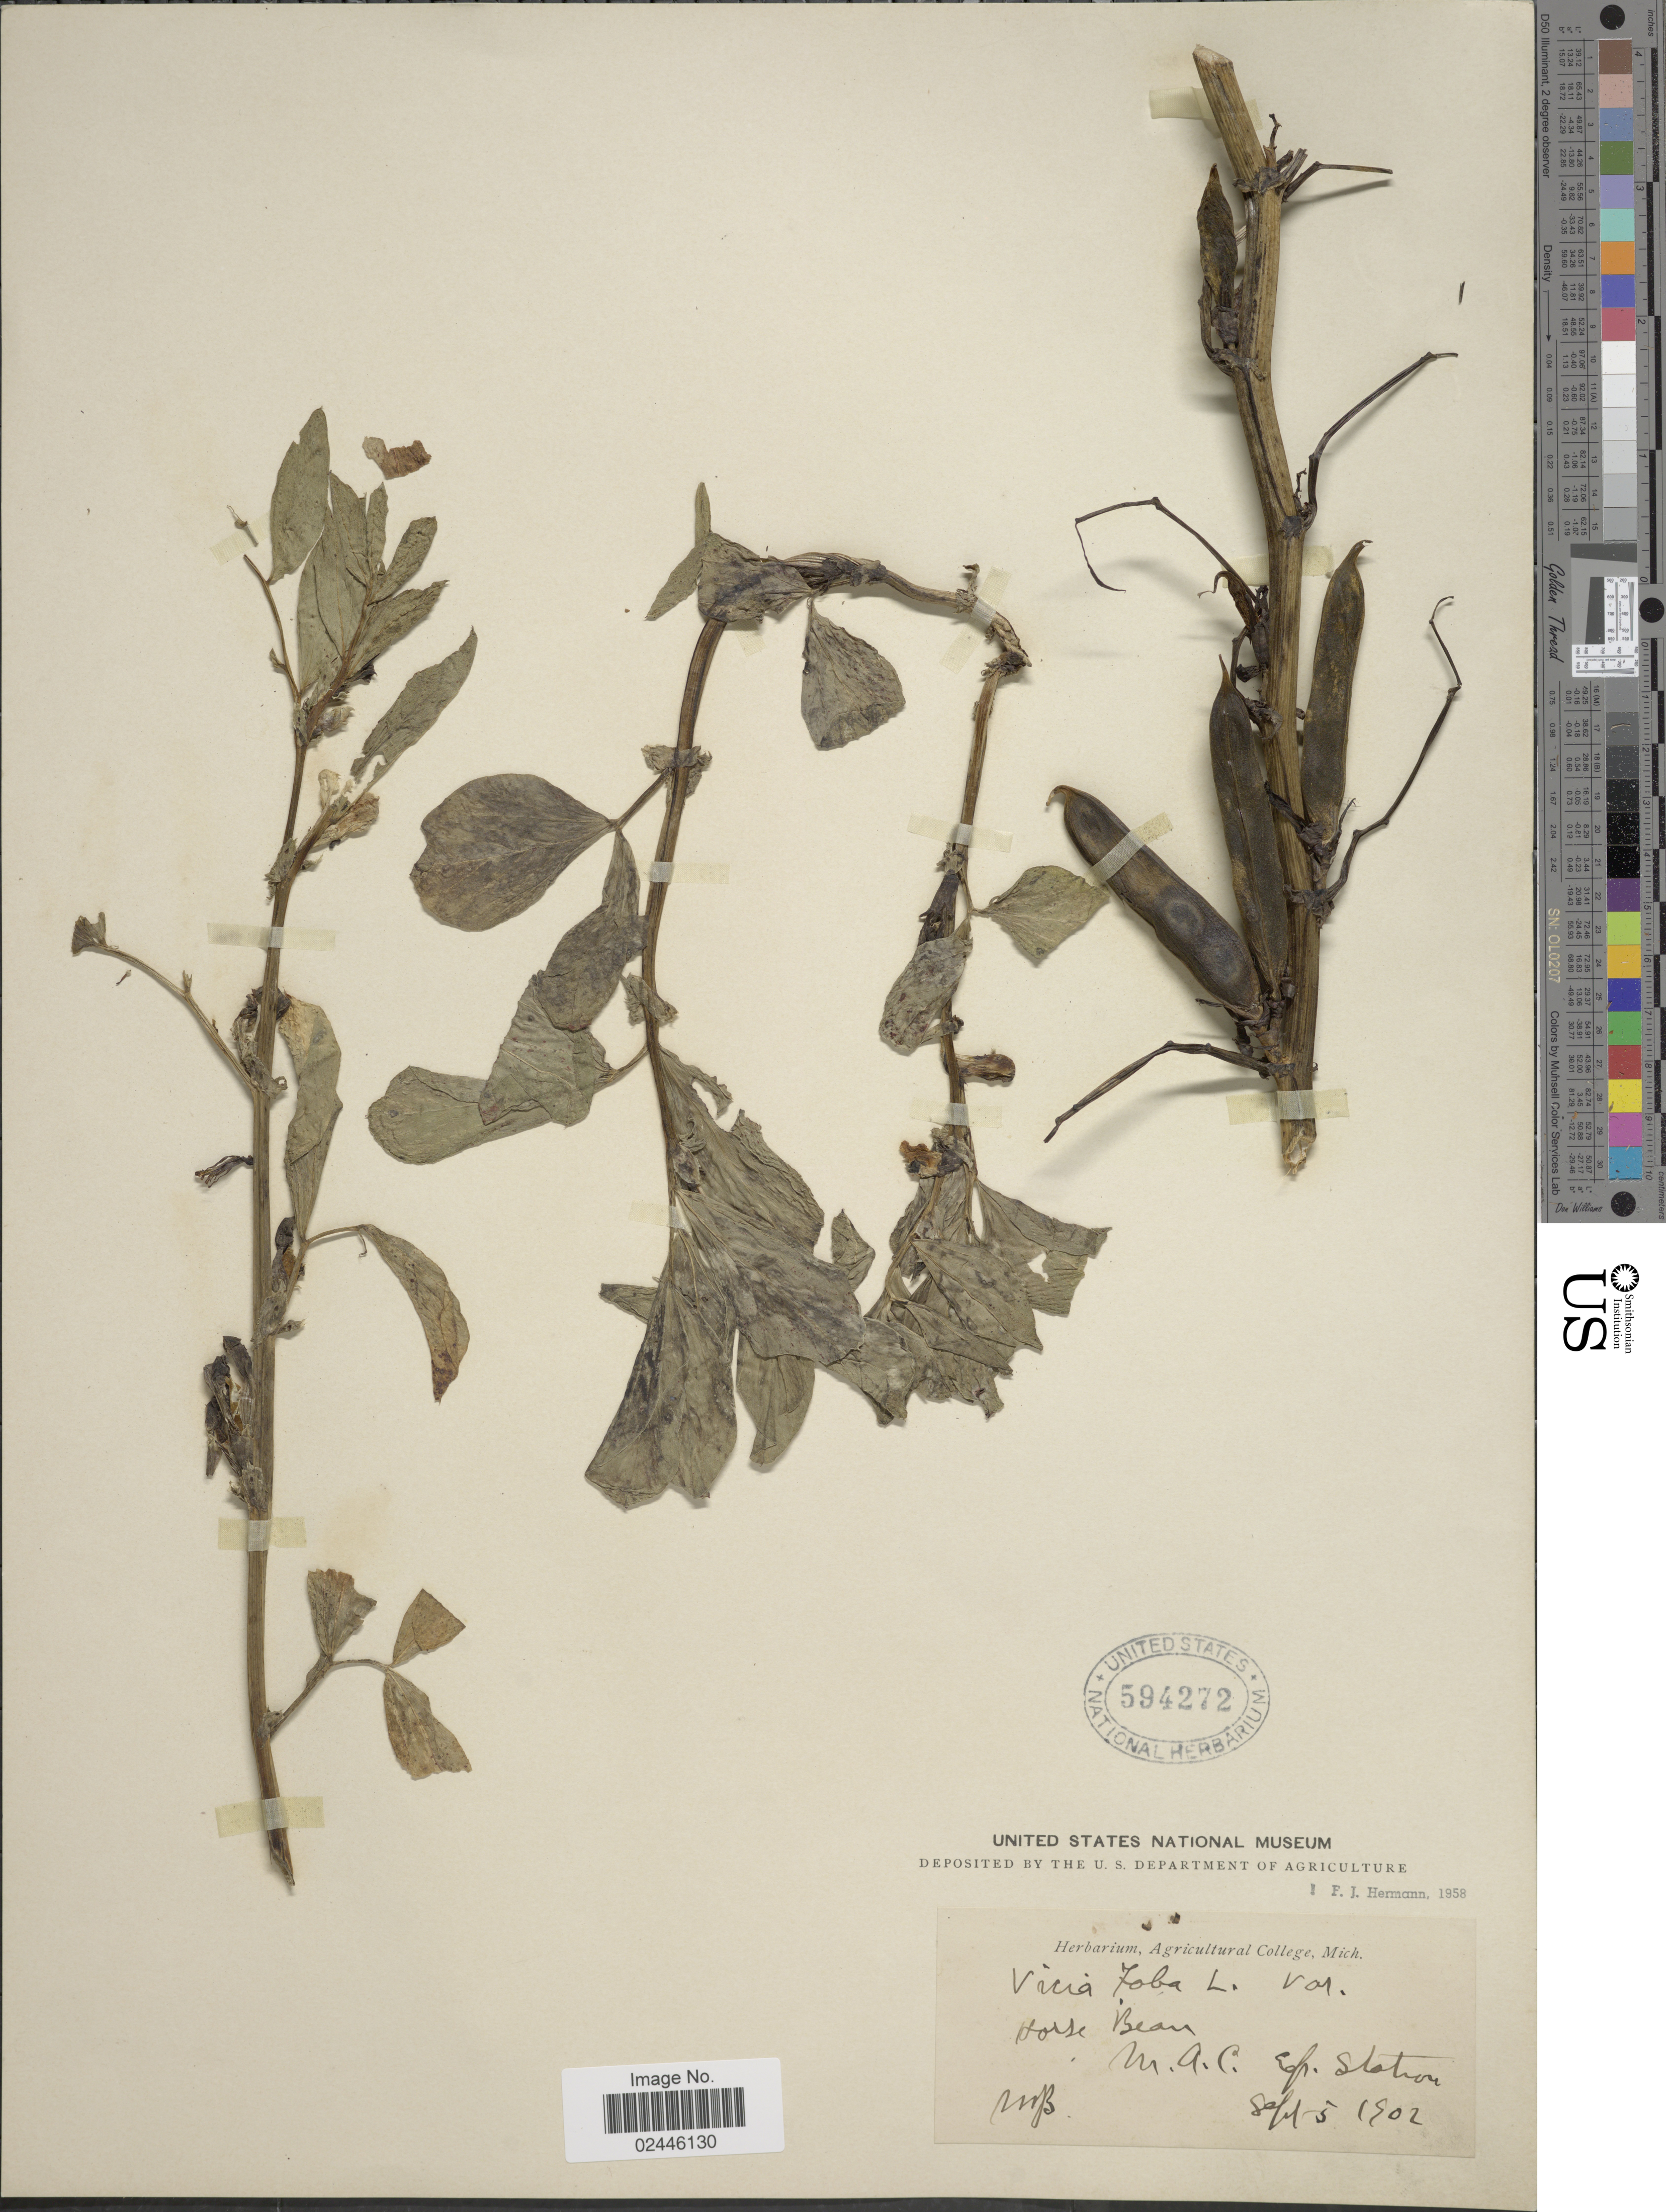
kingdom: Plantae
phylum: Tracheophyta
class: Magnoliopsida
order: Fabales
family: Fabaceae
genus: Vicia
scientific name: Vicia faba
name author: L.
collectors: M. B.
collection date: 1902-09-05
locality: Horse Beam, M. A. C. Exp. Station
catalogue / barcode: US 594272